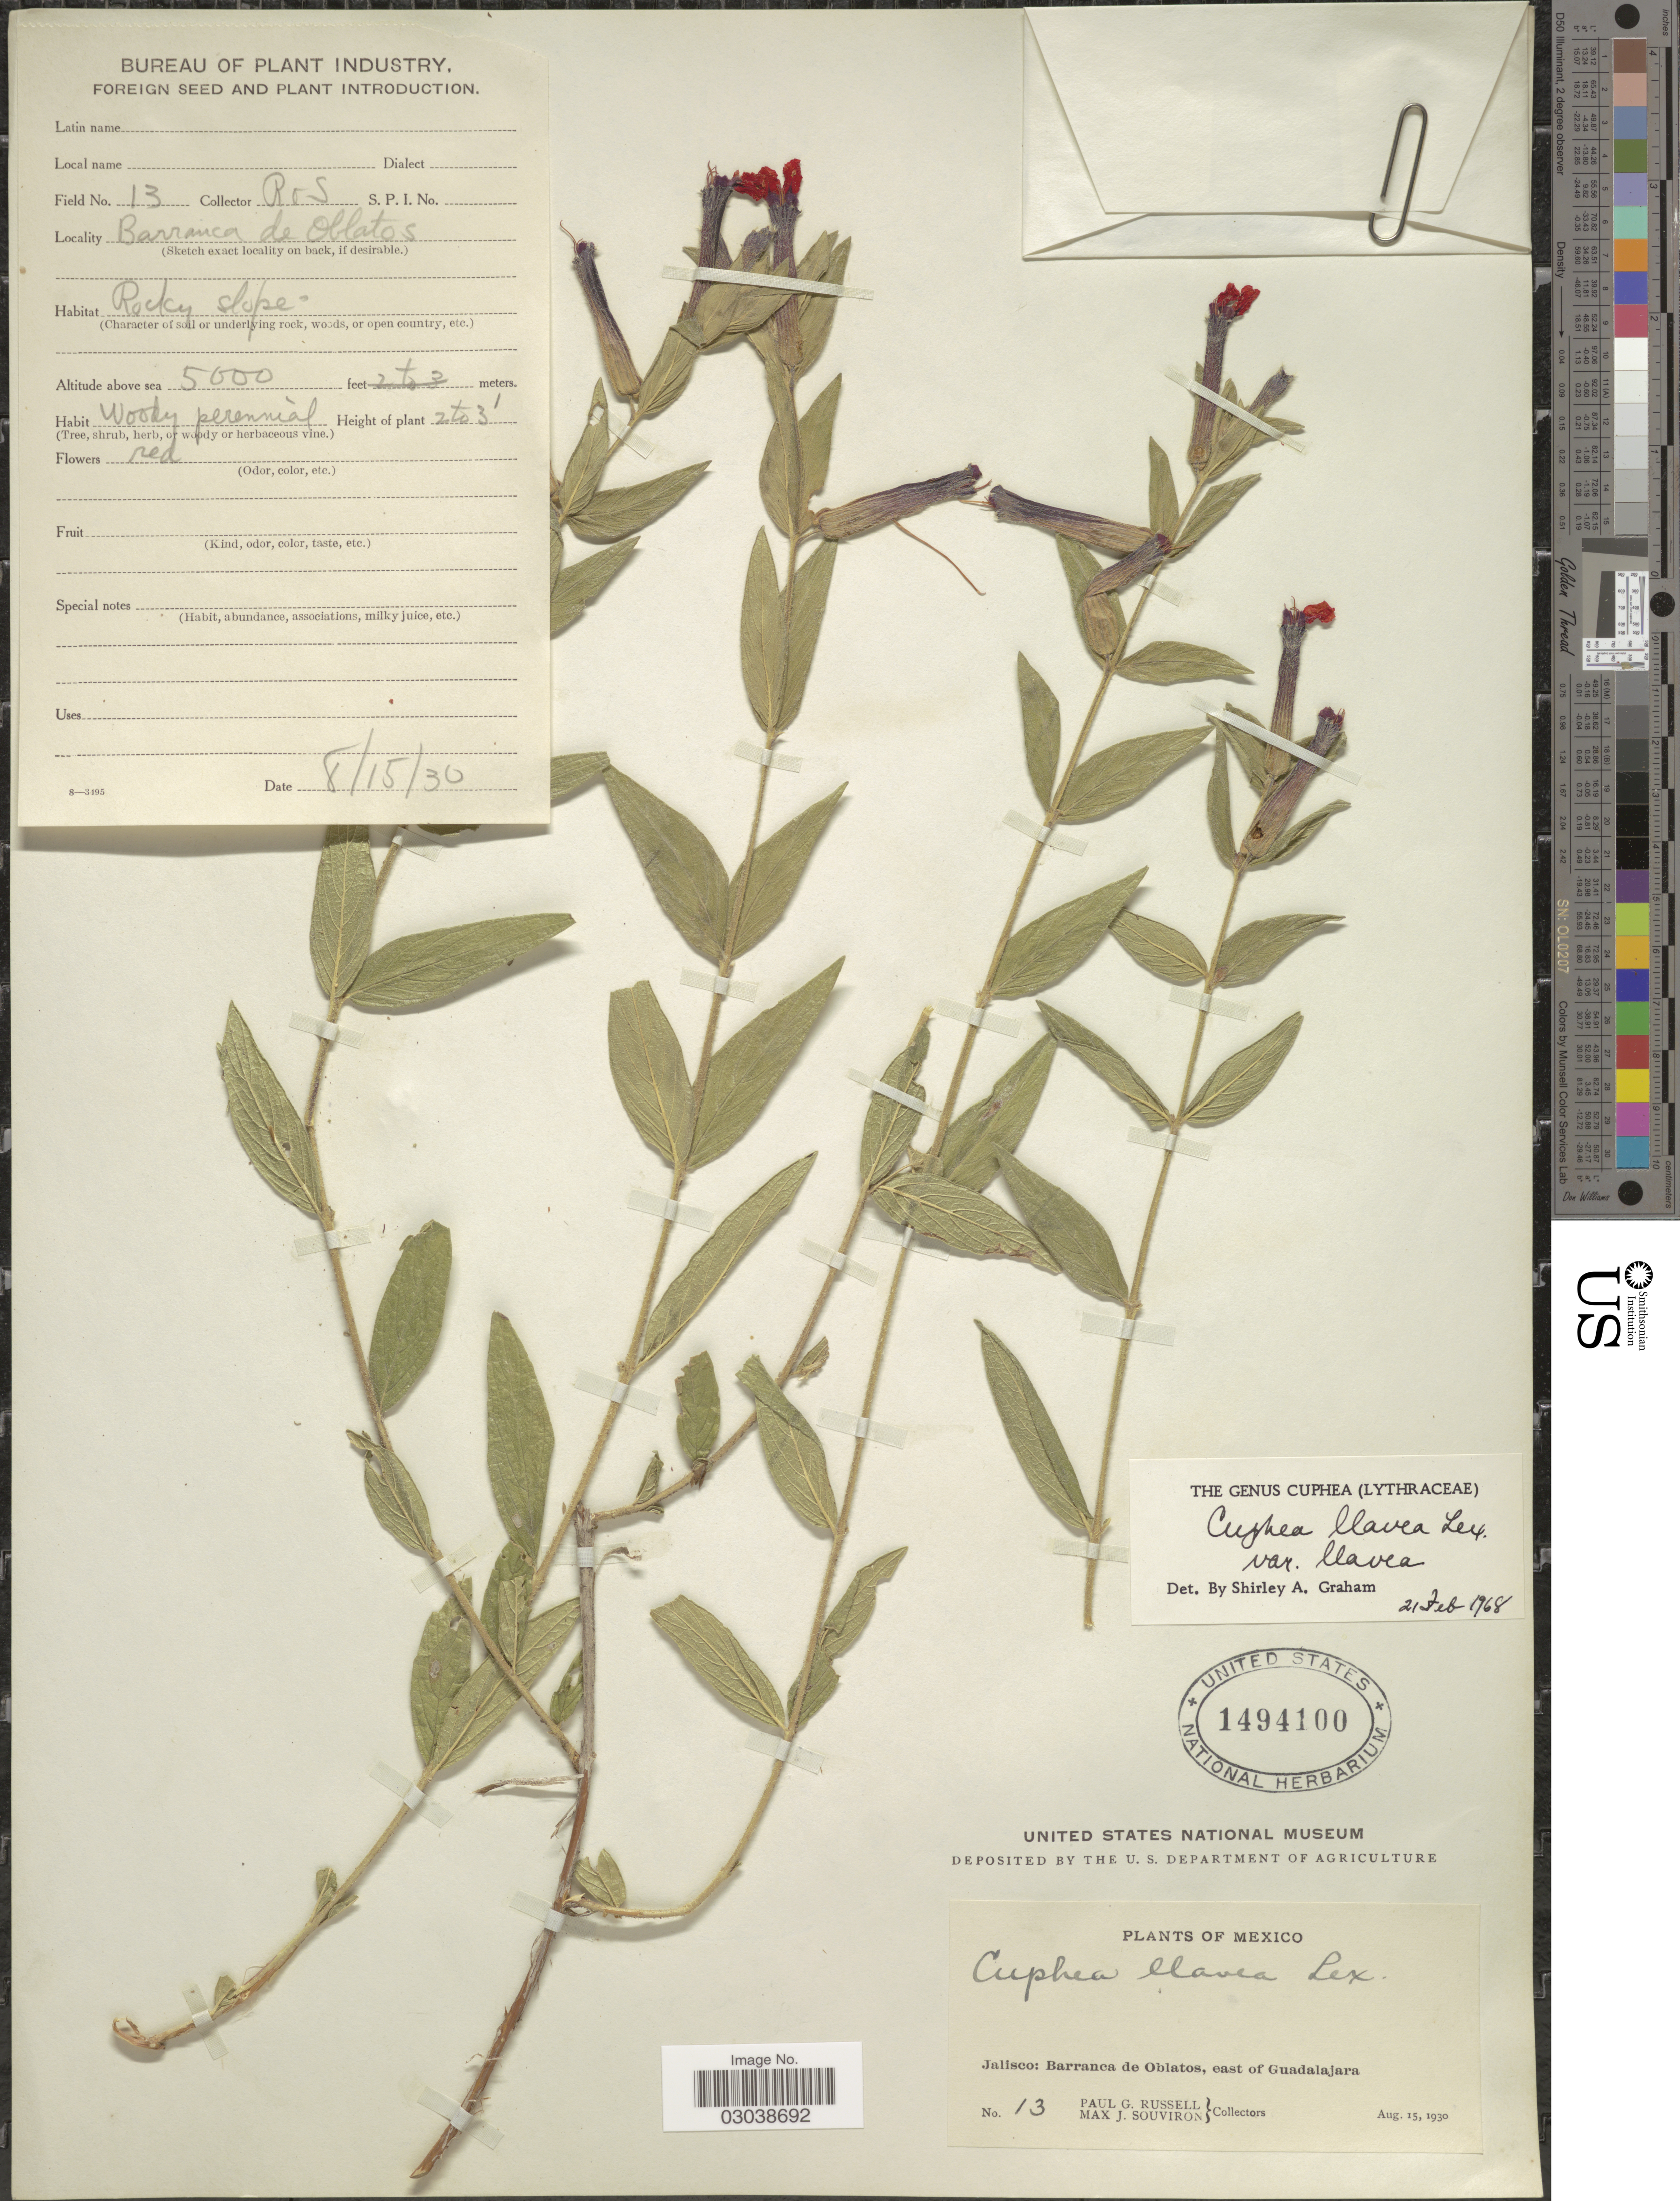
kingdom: Plantae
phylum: Tracheophyta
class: Magnoliopsida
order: Myrtales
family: Lythraceae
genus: Cuphea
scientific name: Cuphea llavea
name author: Lex.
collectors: P. G. Russell & M. J. Souviron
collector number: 13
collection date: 1930-08-15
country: Mexico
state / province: Jalisco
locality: Jalisco: Barranca de Oblatos, east of Guadalajara.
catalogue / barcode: US 1494100